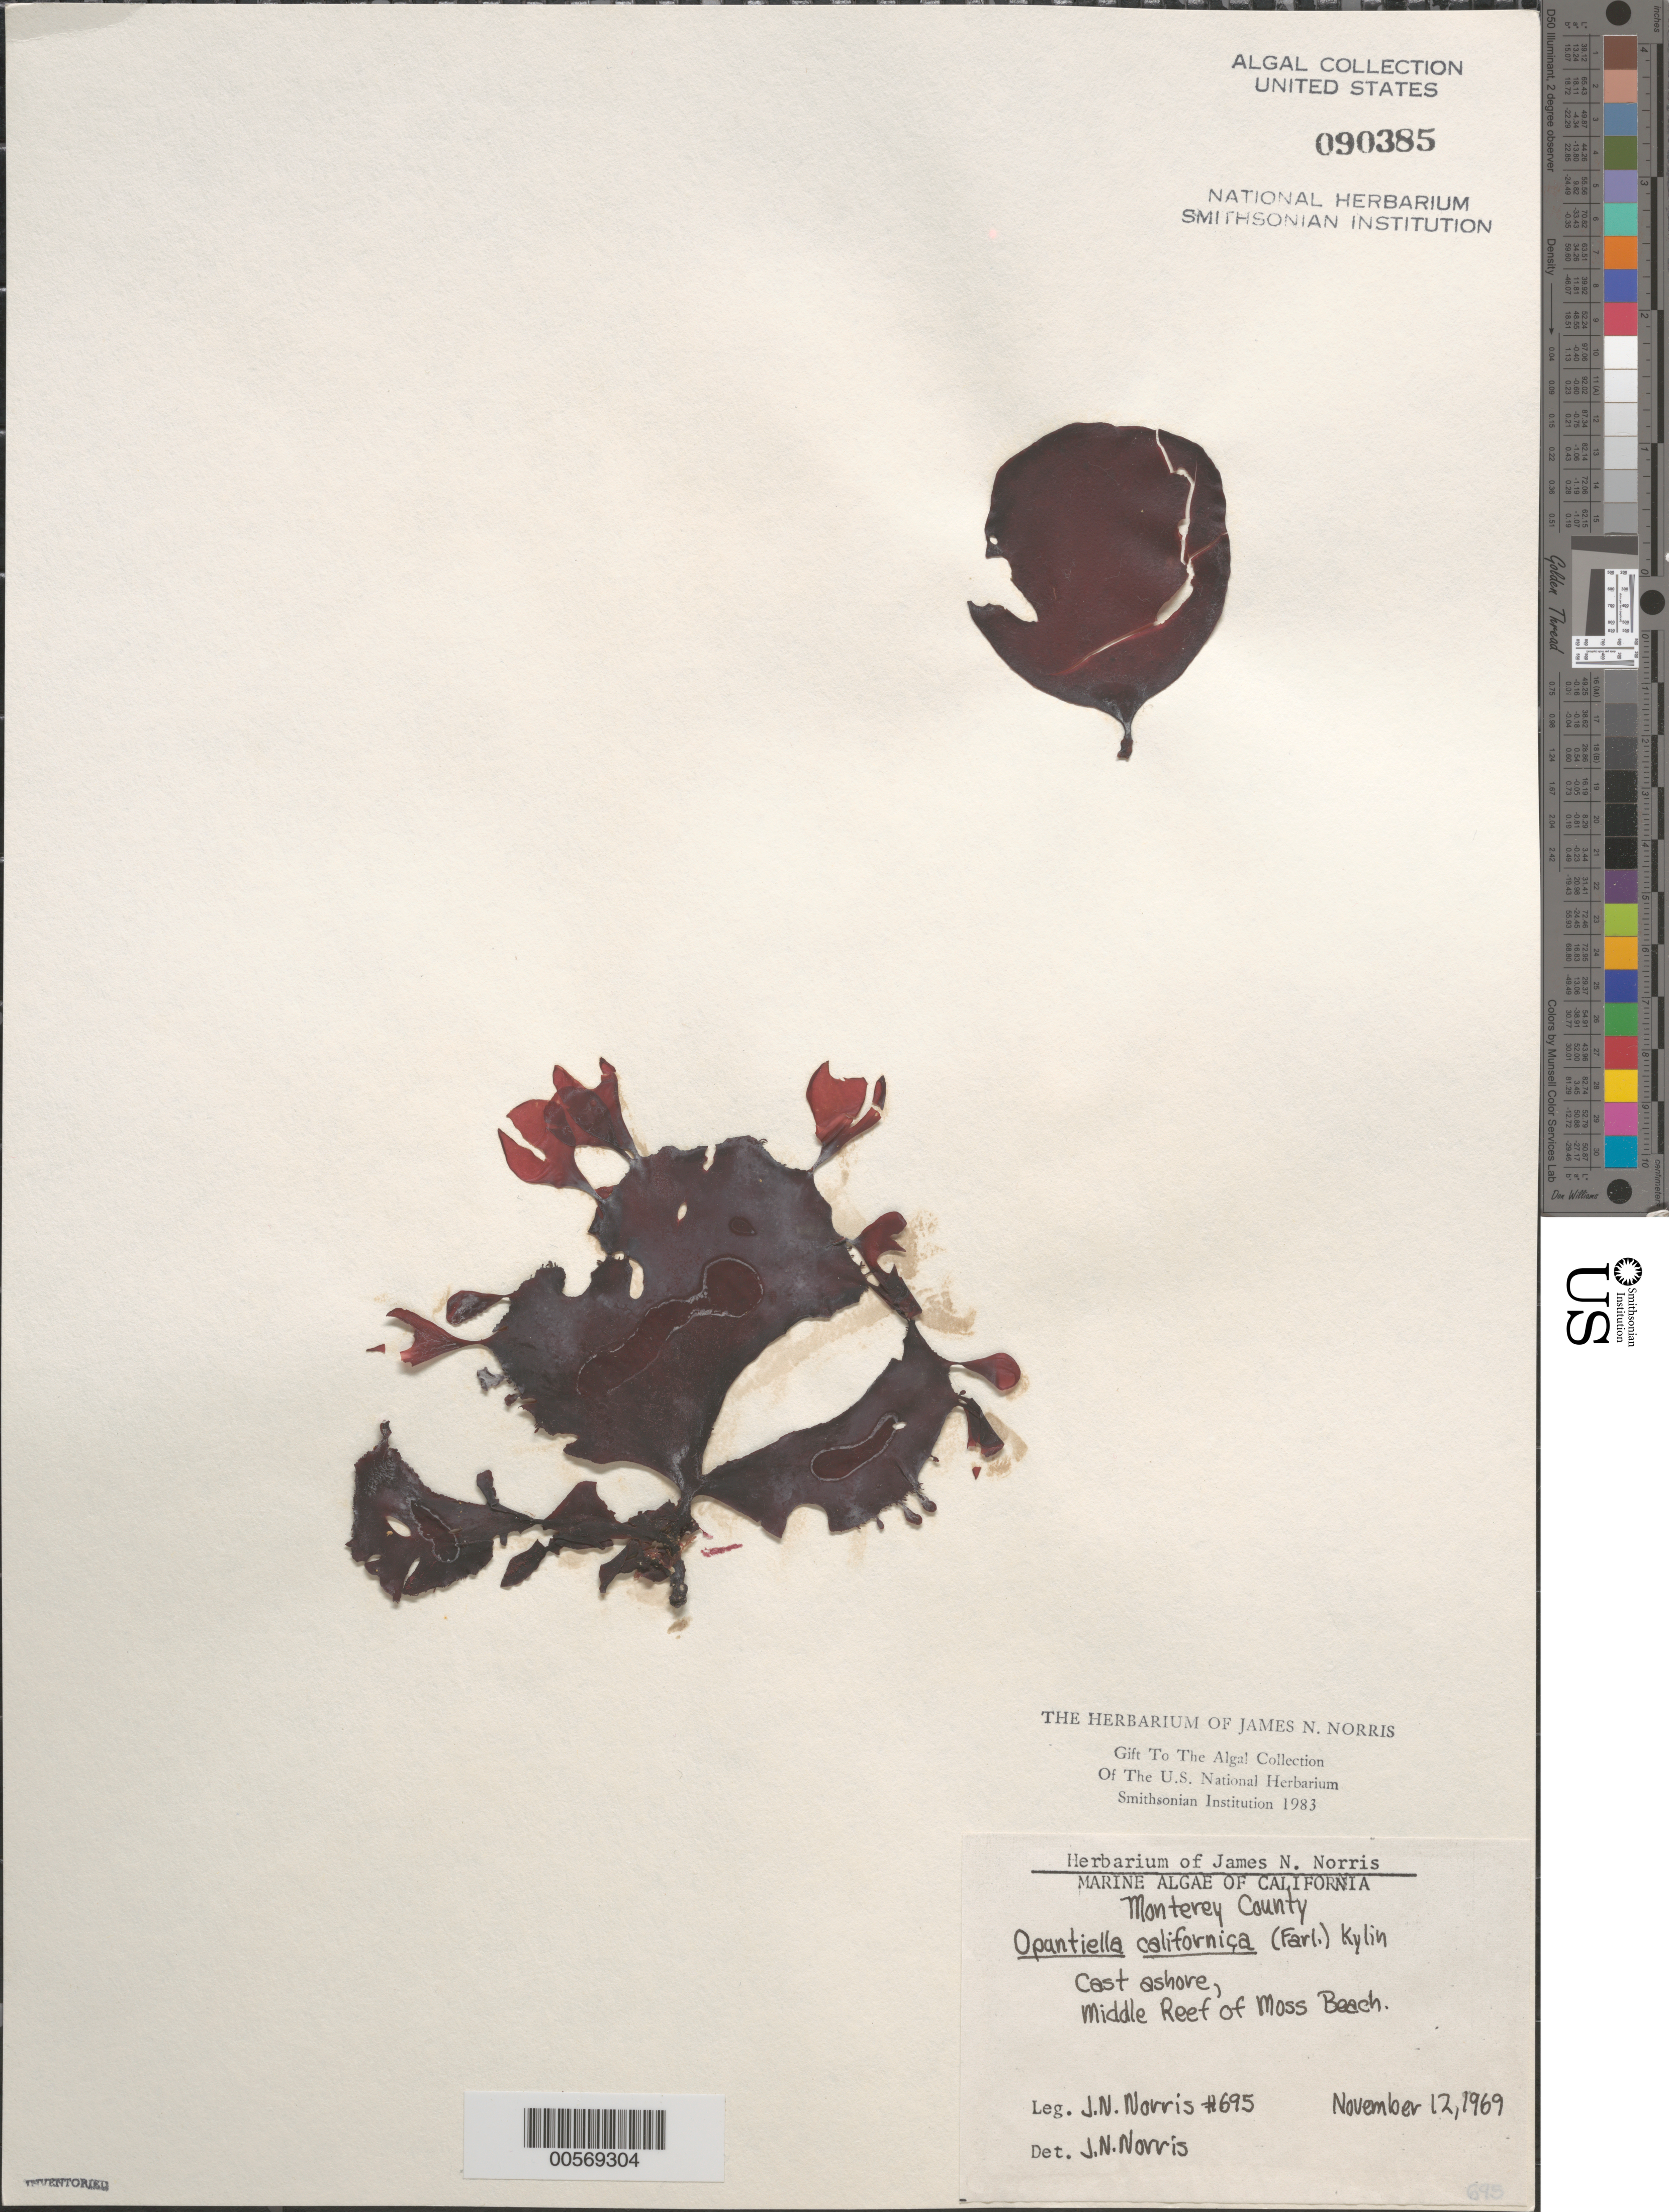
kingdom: Plantae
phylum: Rhodophyta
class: Florideophyceae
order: Gigartinales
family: Furcellariaceae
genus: Opuntiella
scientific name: Opuntiella californica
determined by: Norris, James N.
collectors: J. N. Norris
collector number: JN-695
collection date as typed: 12 Nov 1969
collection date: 1969-11-12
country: United States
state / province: California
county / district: Monterey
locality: Middle Reef of Moss Beach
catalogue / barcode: US 90385